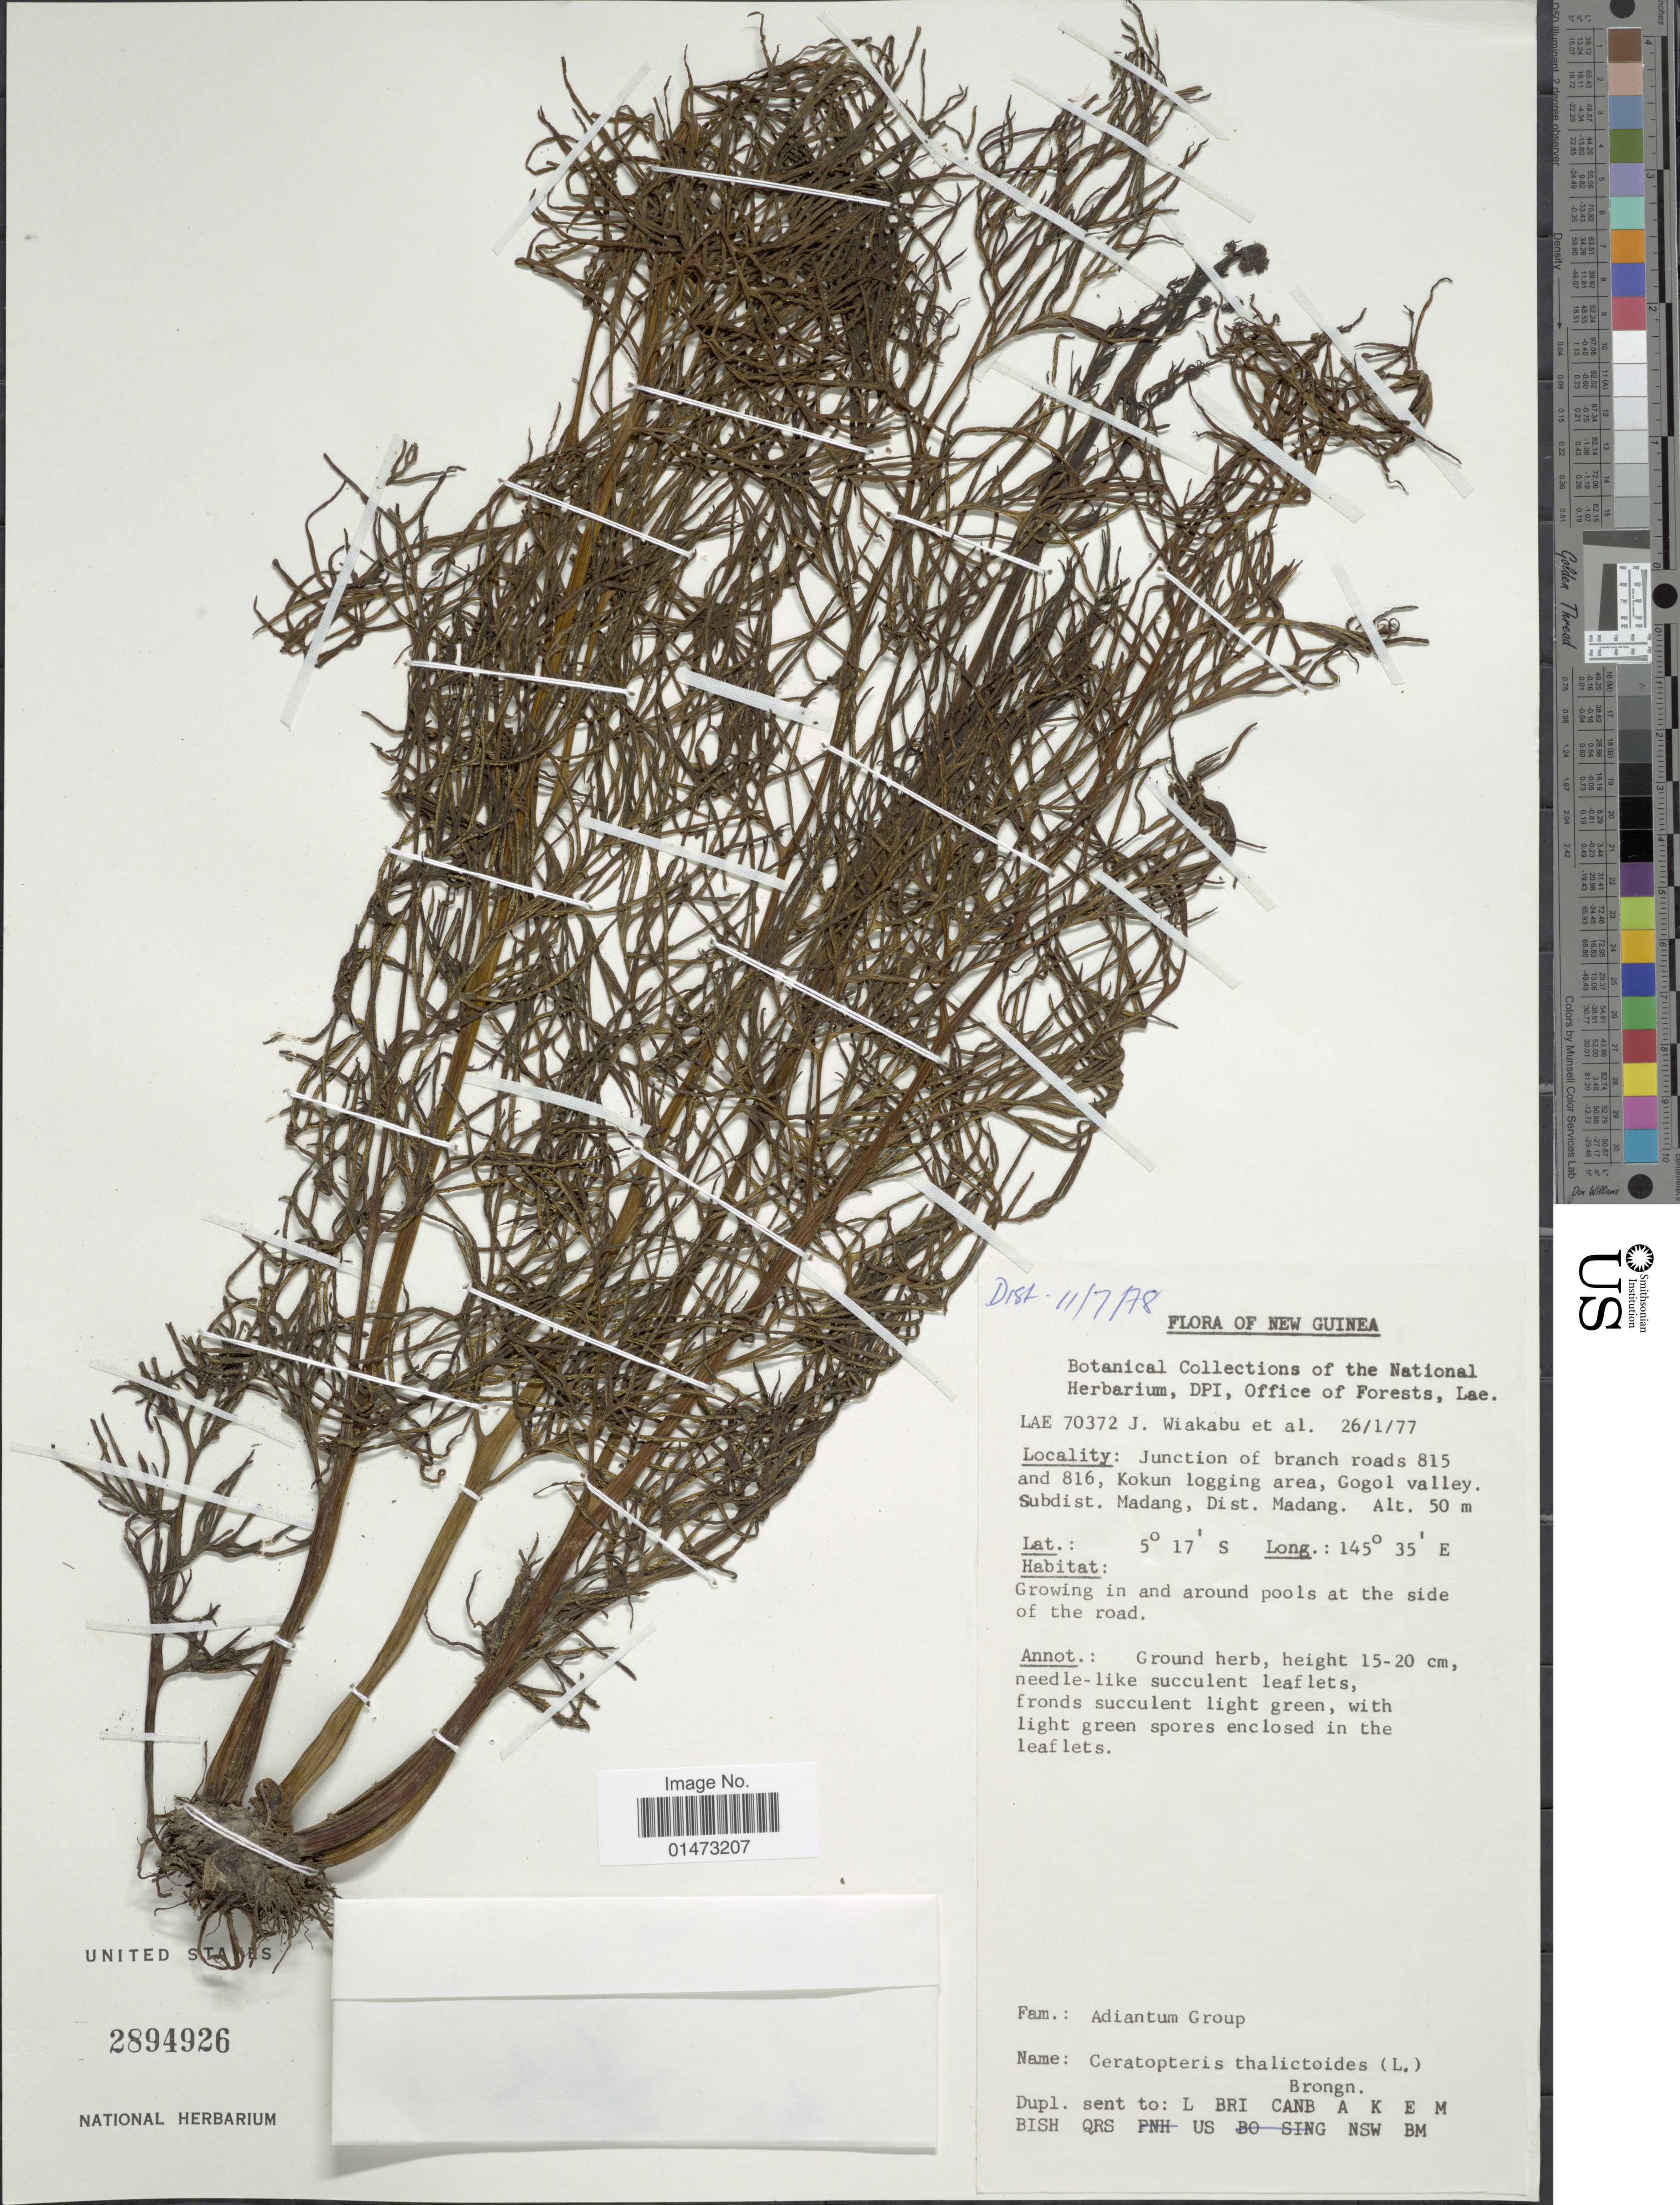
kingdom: Plantae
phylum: Tracheophyta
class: Polypodiopsida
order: Polypodiales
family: Pteridaceae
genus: Ceratopteris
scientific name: Ceratopteris thalictroides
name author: (L.) Brongn.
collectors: J. Wiakabu & et al.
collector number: LAE 70372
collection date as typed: Transcribed d/m/y: 26/1/77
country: Papua New Guinea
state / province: Madang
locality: Junction of branch roads 815 and 816, Kokun logging area, Gogol valley.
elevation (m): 50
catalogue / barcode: US 2894926